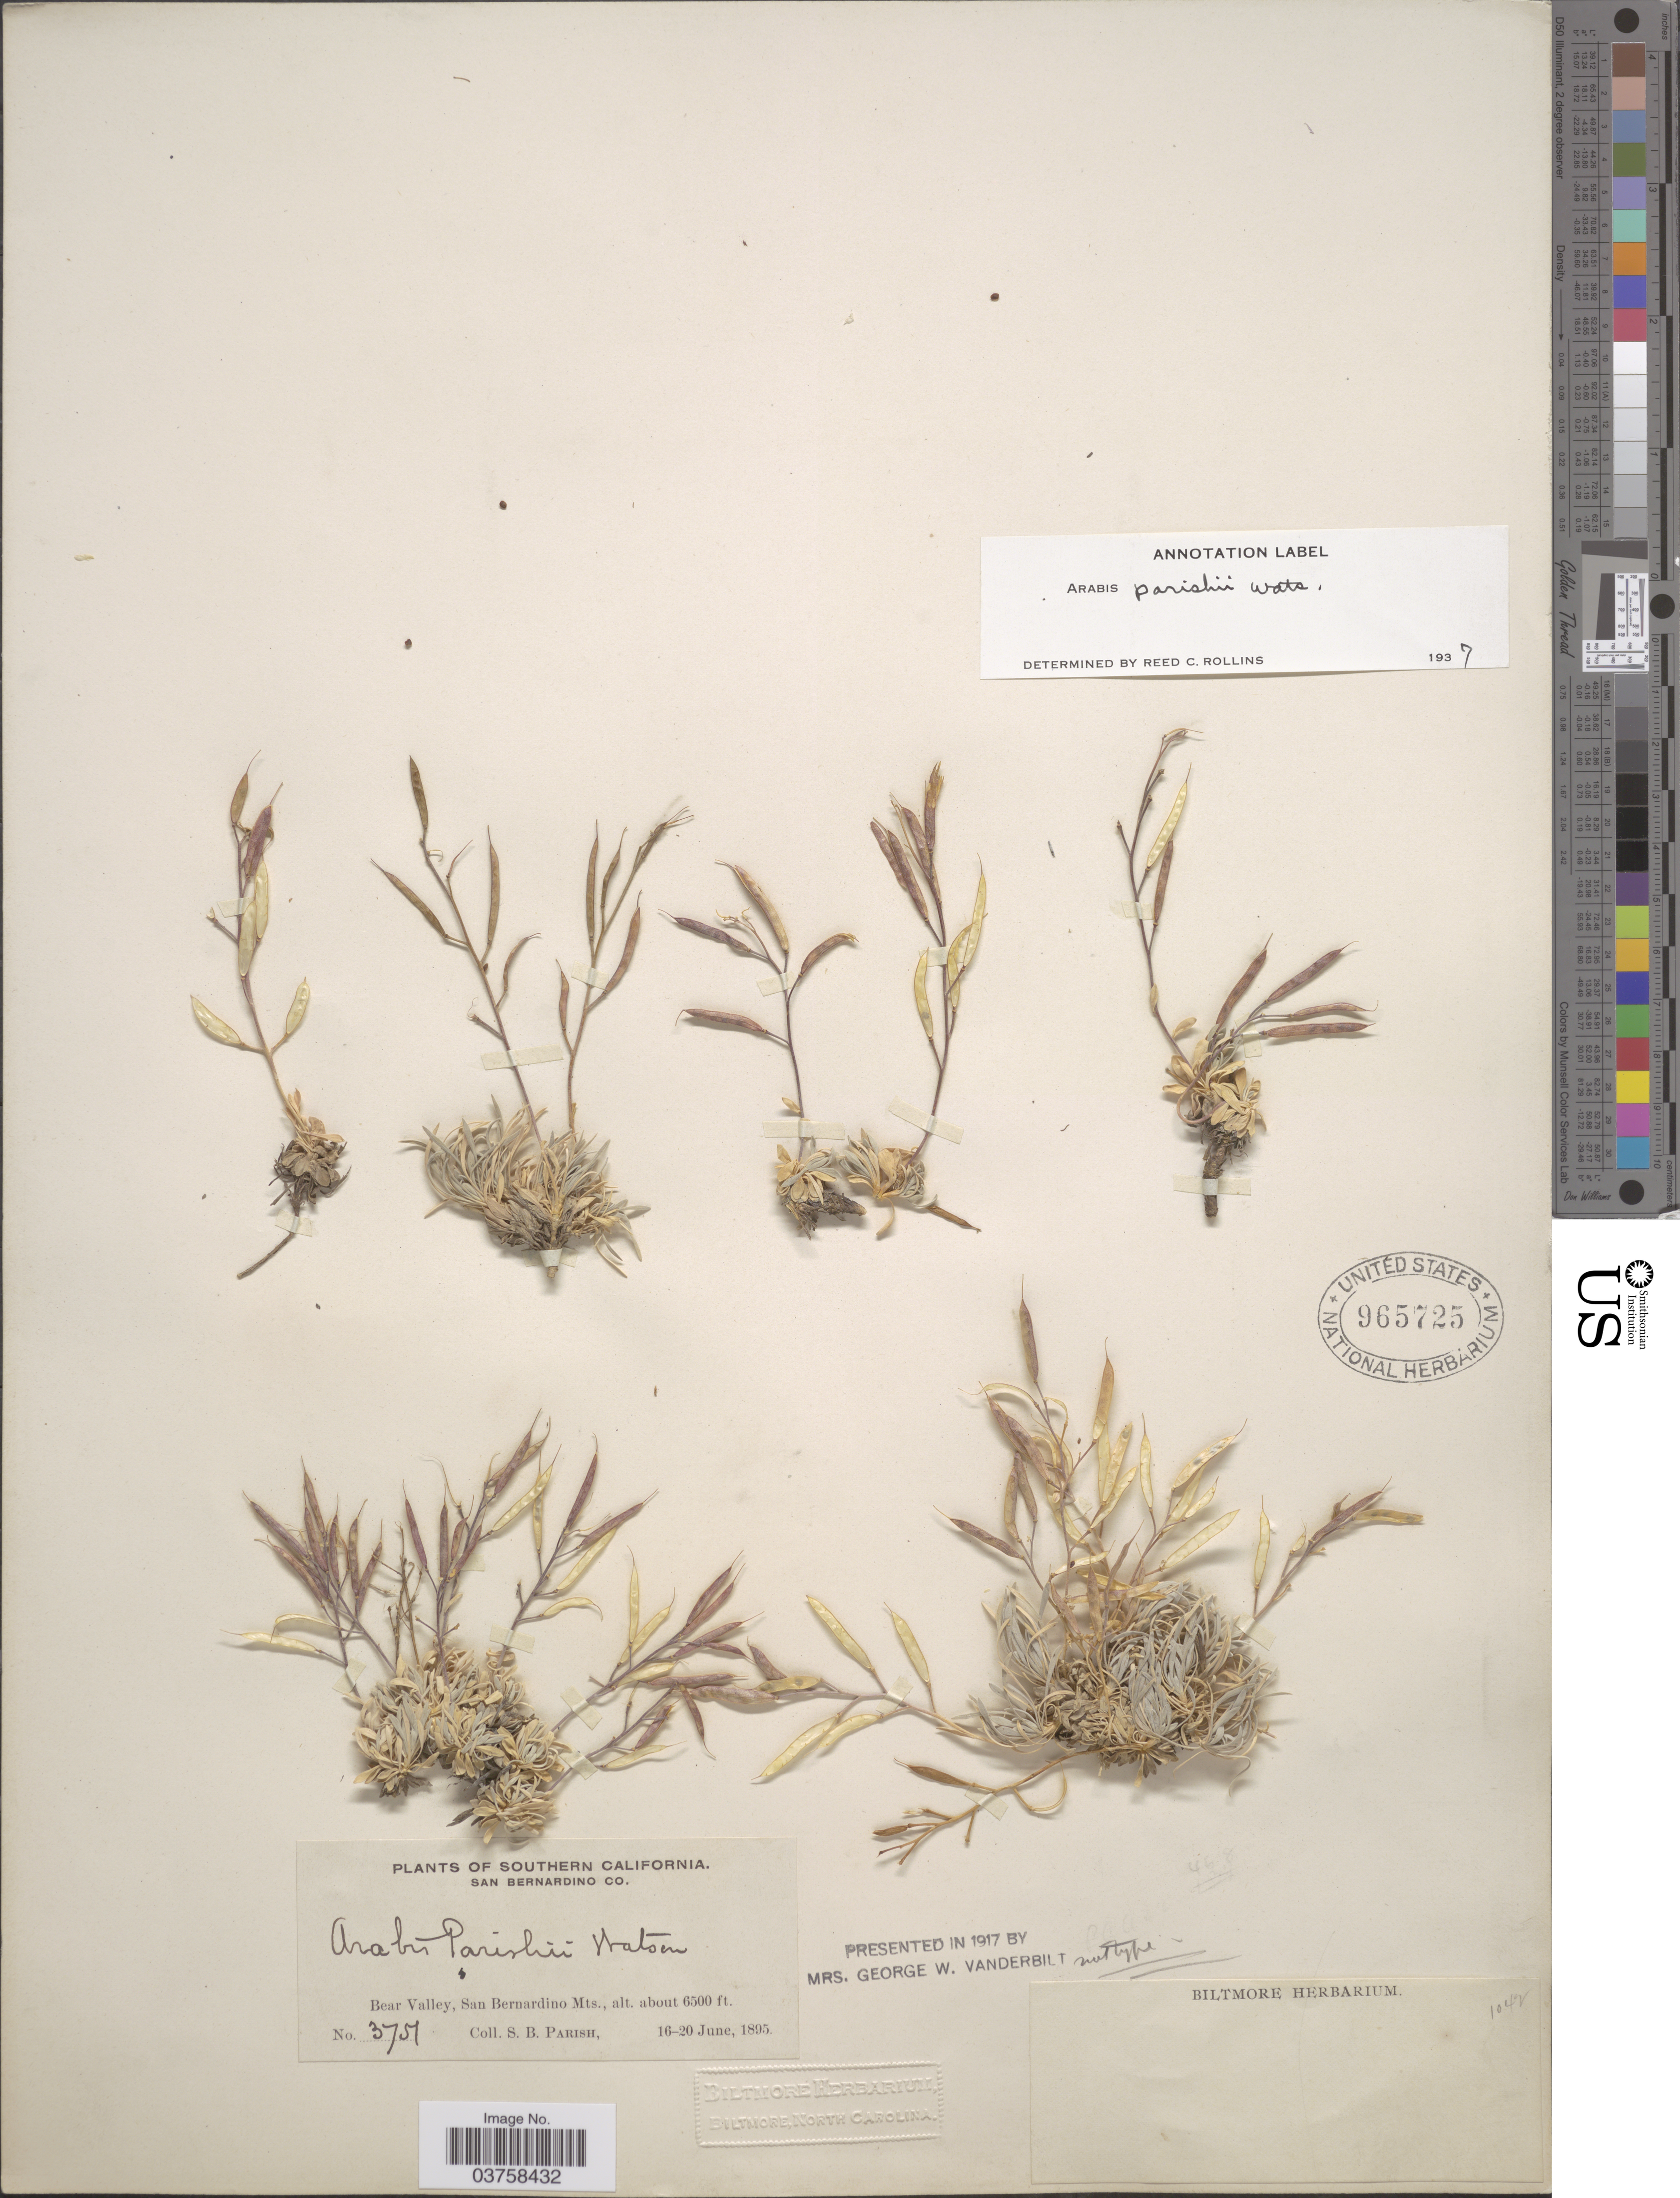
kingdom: Plantae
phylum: Tracheophyta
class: Magnoliopsida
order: Brassicales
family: Brassicaceae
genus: Arabis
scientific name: Arabis parishii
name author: S. Watson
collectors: S. B. Parish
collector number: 3751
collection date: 1895-06-16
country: United States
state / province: California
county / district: San Bernardino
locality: Southern California. San Bernardino Co. Bear Valley, San Bernardino Mts.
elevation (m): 1981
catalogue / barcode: US 965725